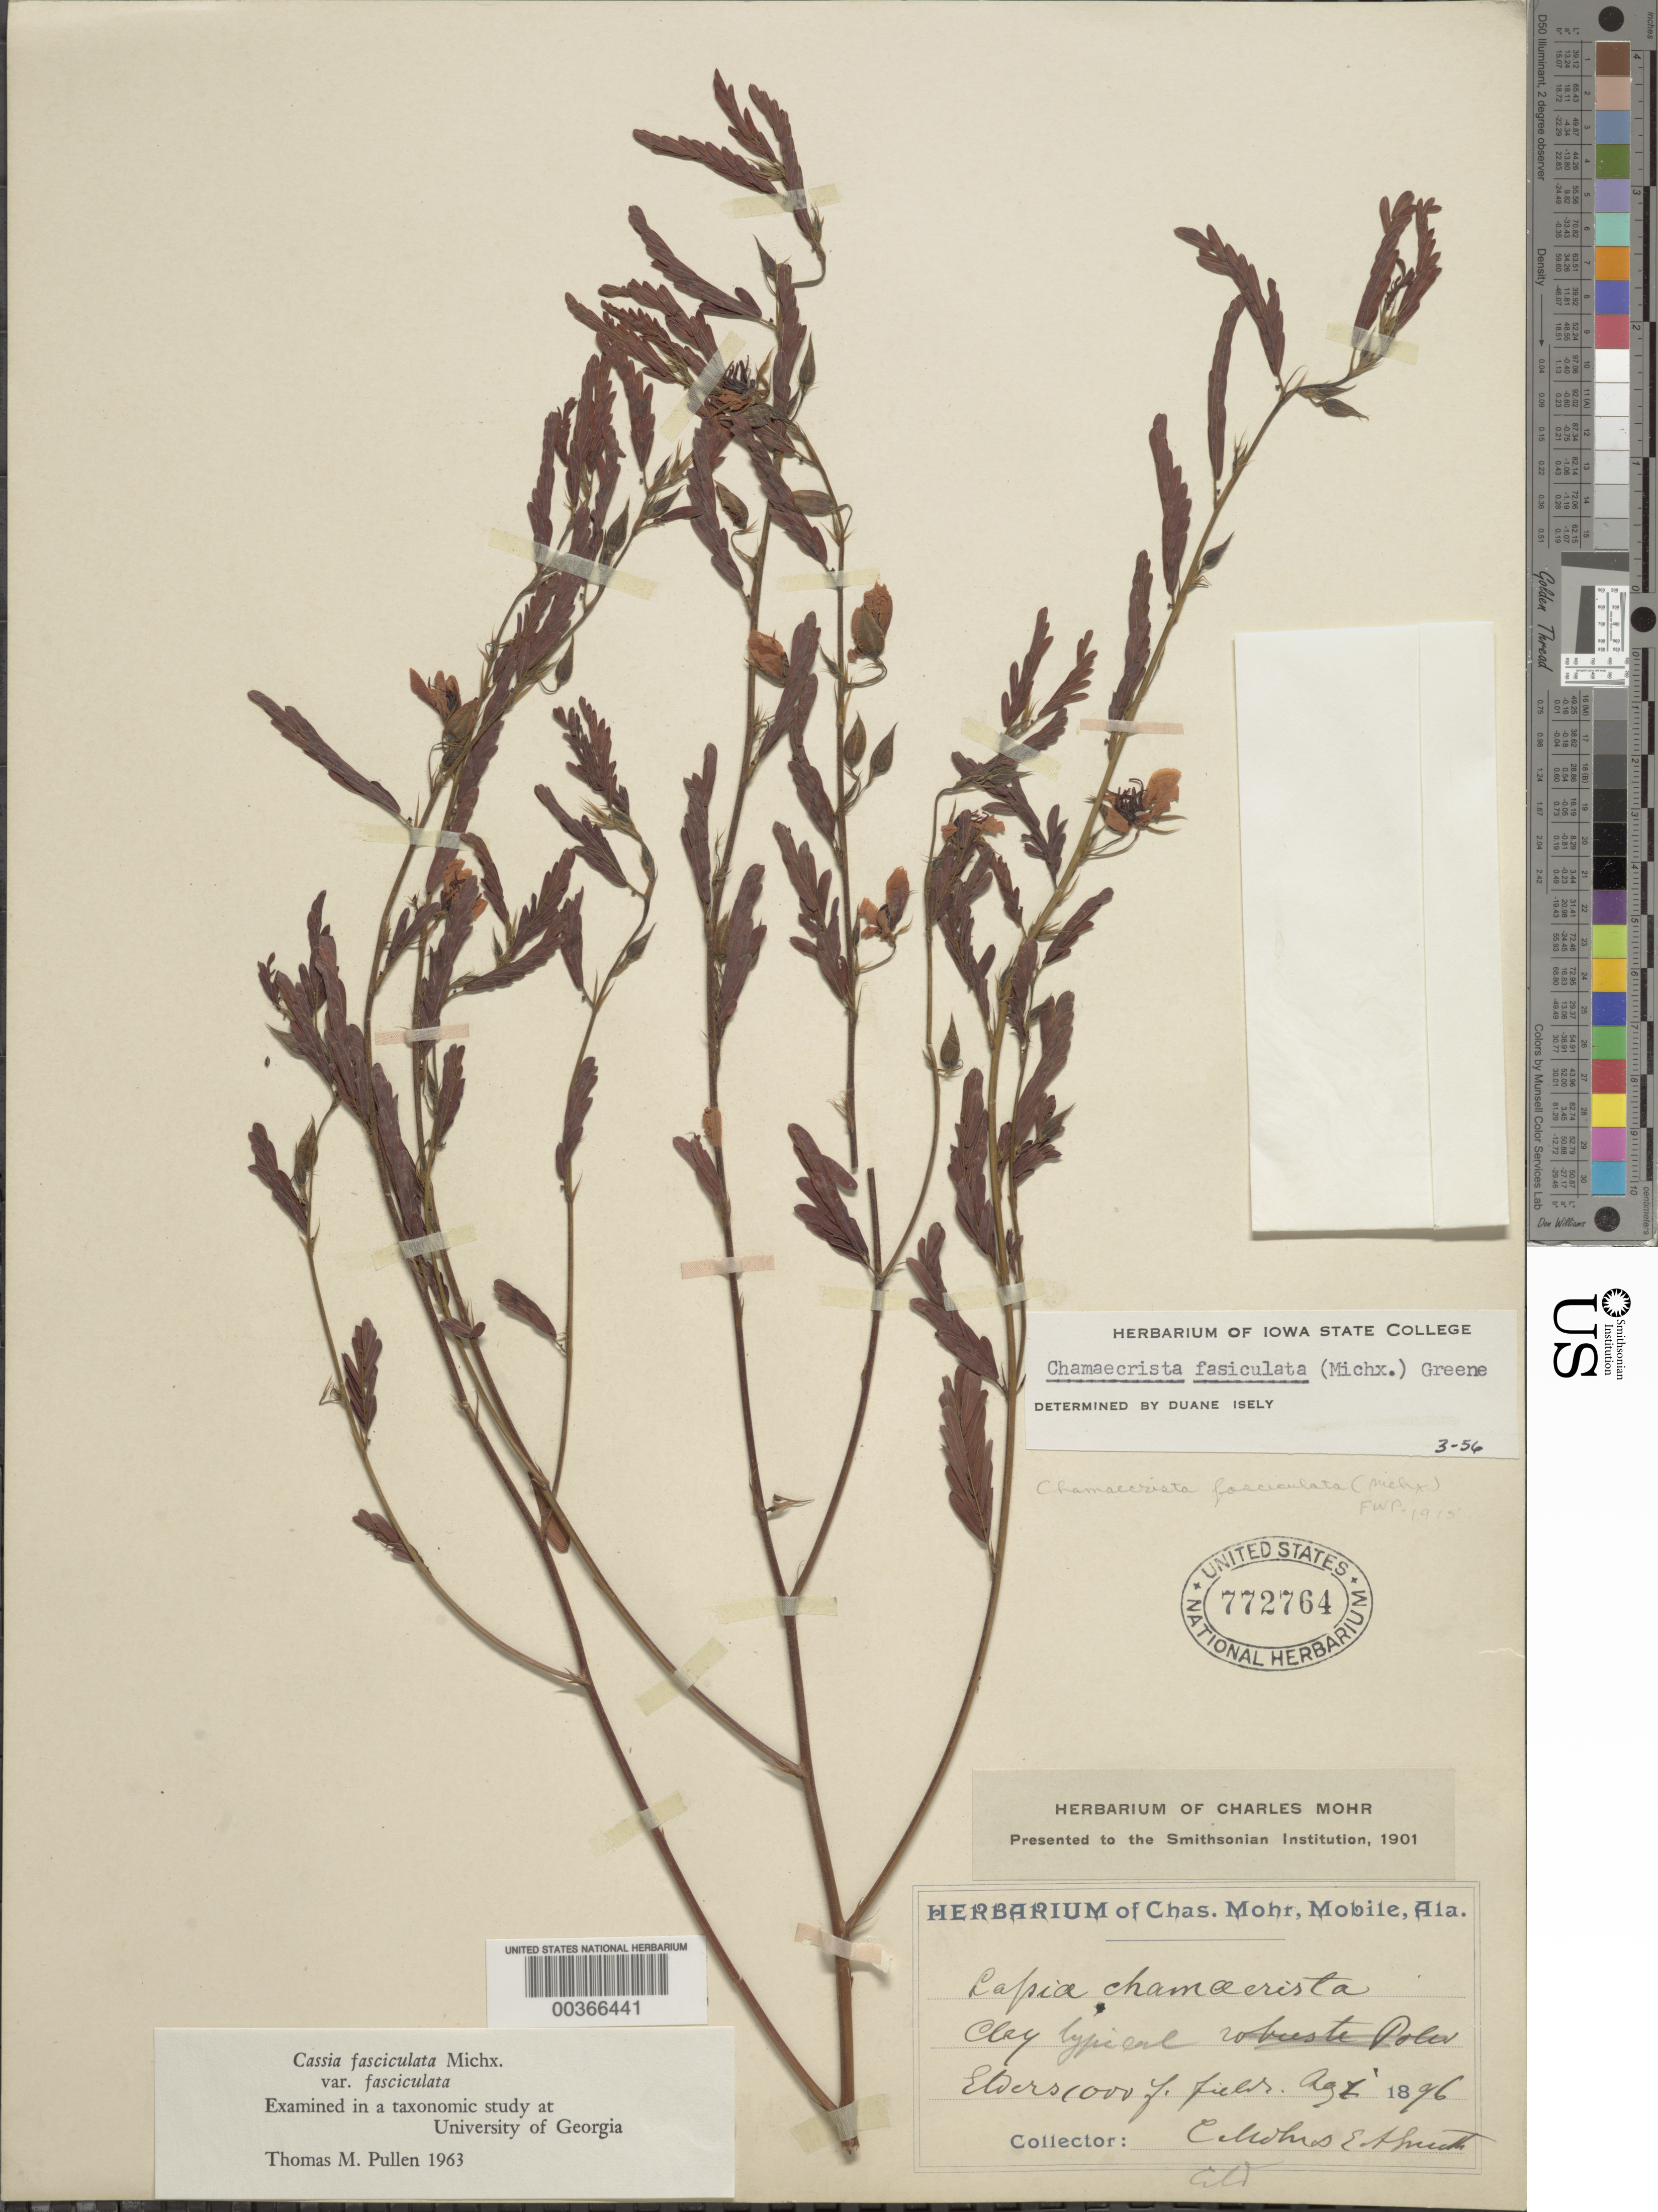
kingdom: Plantae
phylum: Tracheophyta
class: Magnoliopsida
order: Fabales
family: Fabaceae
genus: Chamaecrista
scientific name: Chamaecrista fasciculata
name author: (Michx.) Greene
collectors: C. T. Mohr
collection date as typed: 01 Aug 1896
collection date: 1896-08-01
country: United States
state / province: Georgia (?)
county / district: Gilmer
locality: Elders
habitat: Clay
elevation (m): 305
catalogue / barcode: US 772764